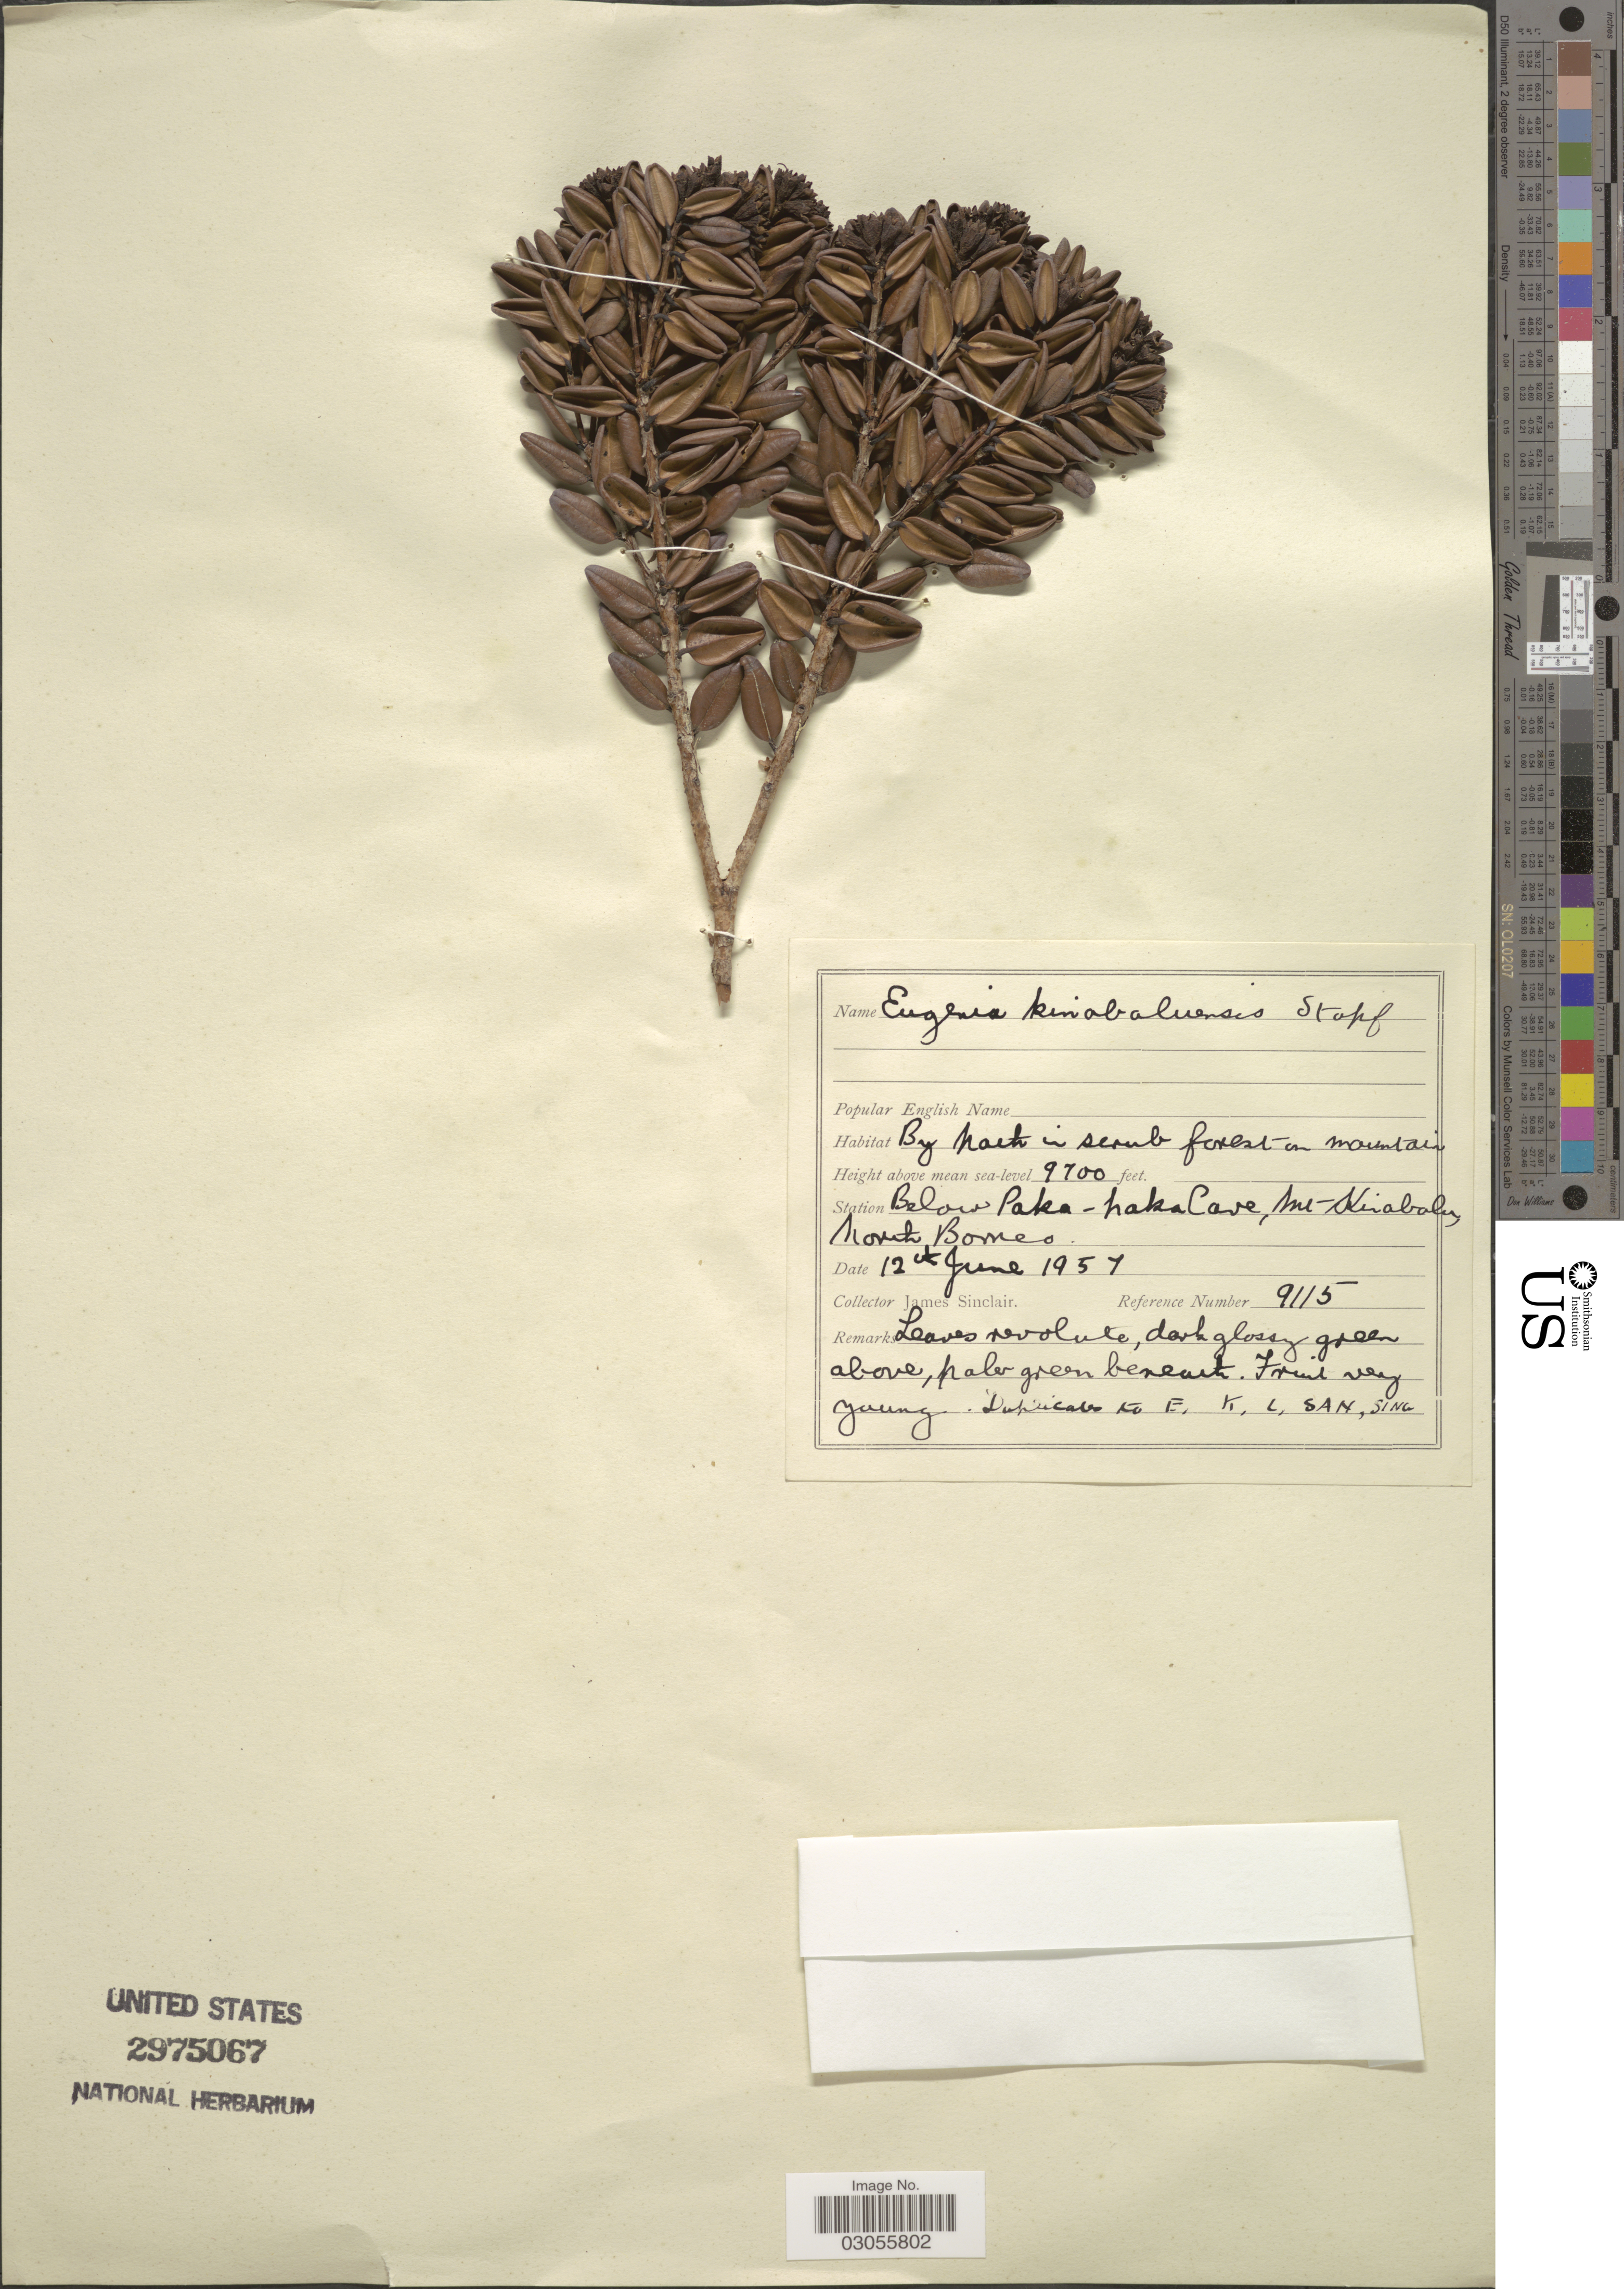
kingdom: Plantae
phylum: Tracheophyta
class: Magnoliopsida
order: Myrtales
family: Myrtaceae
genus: Syzygium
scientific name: Syzygium kinabaluense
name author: (Stapf) Merr. & L.M. Perry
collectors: J. Sinclair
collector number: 9115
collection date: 1957-06-12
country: Malaysia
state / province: Sabah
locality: Station Below Paka-paka Cave, Mt Kinabalu, North Borneo.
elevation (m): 2957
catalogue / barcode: US 2975067